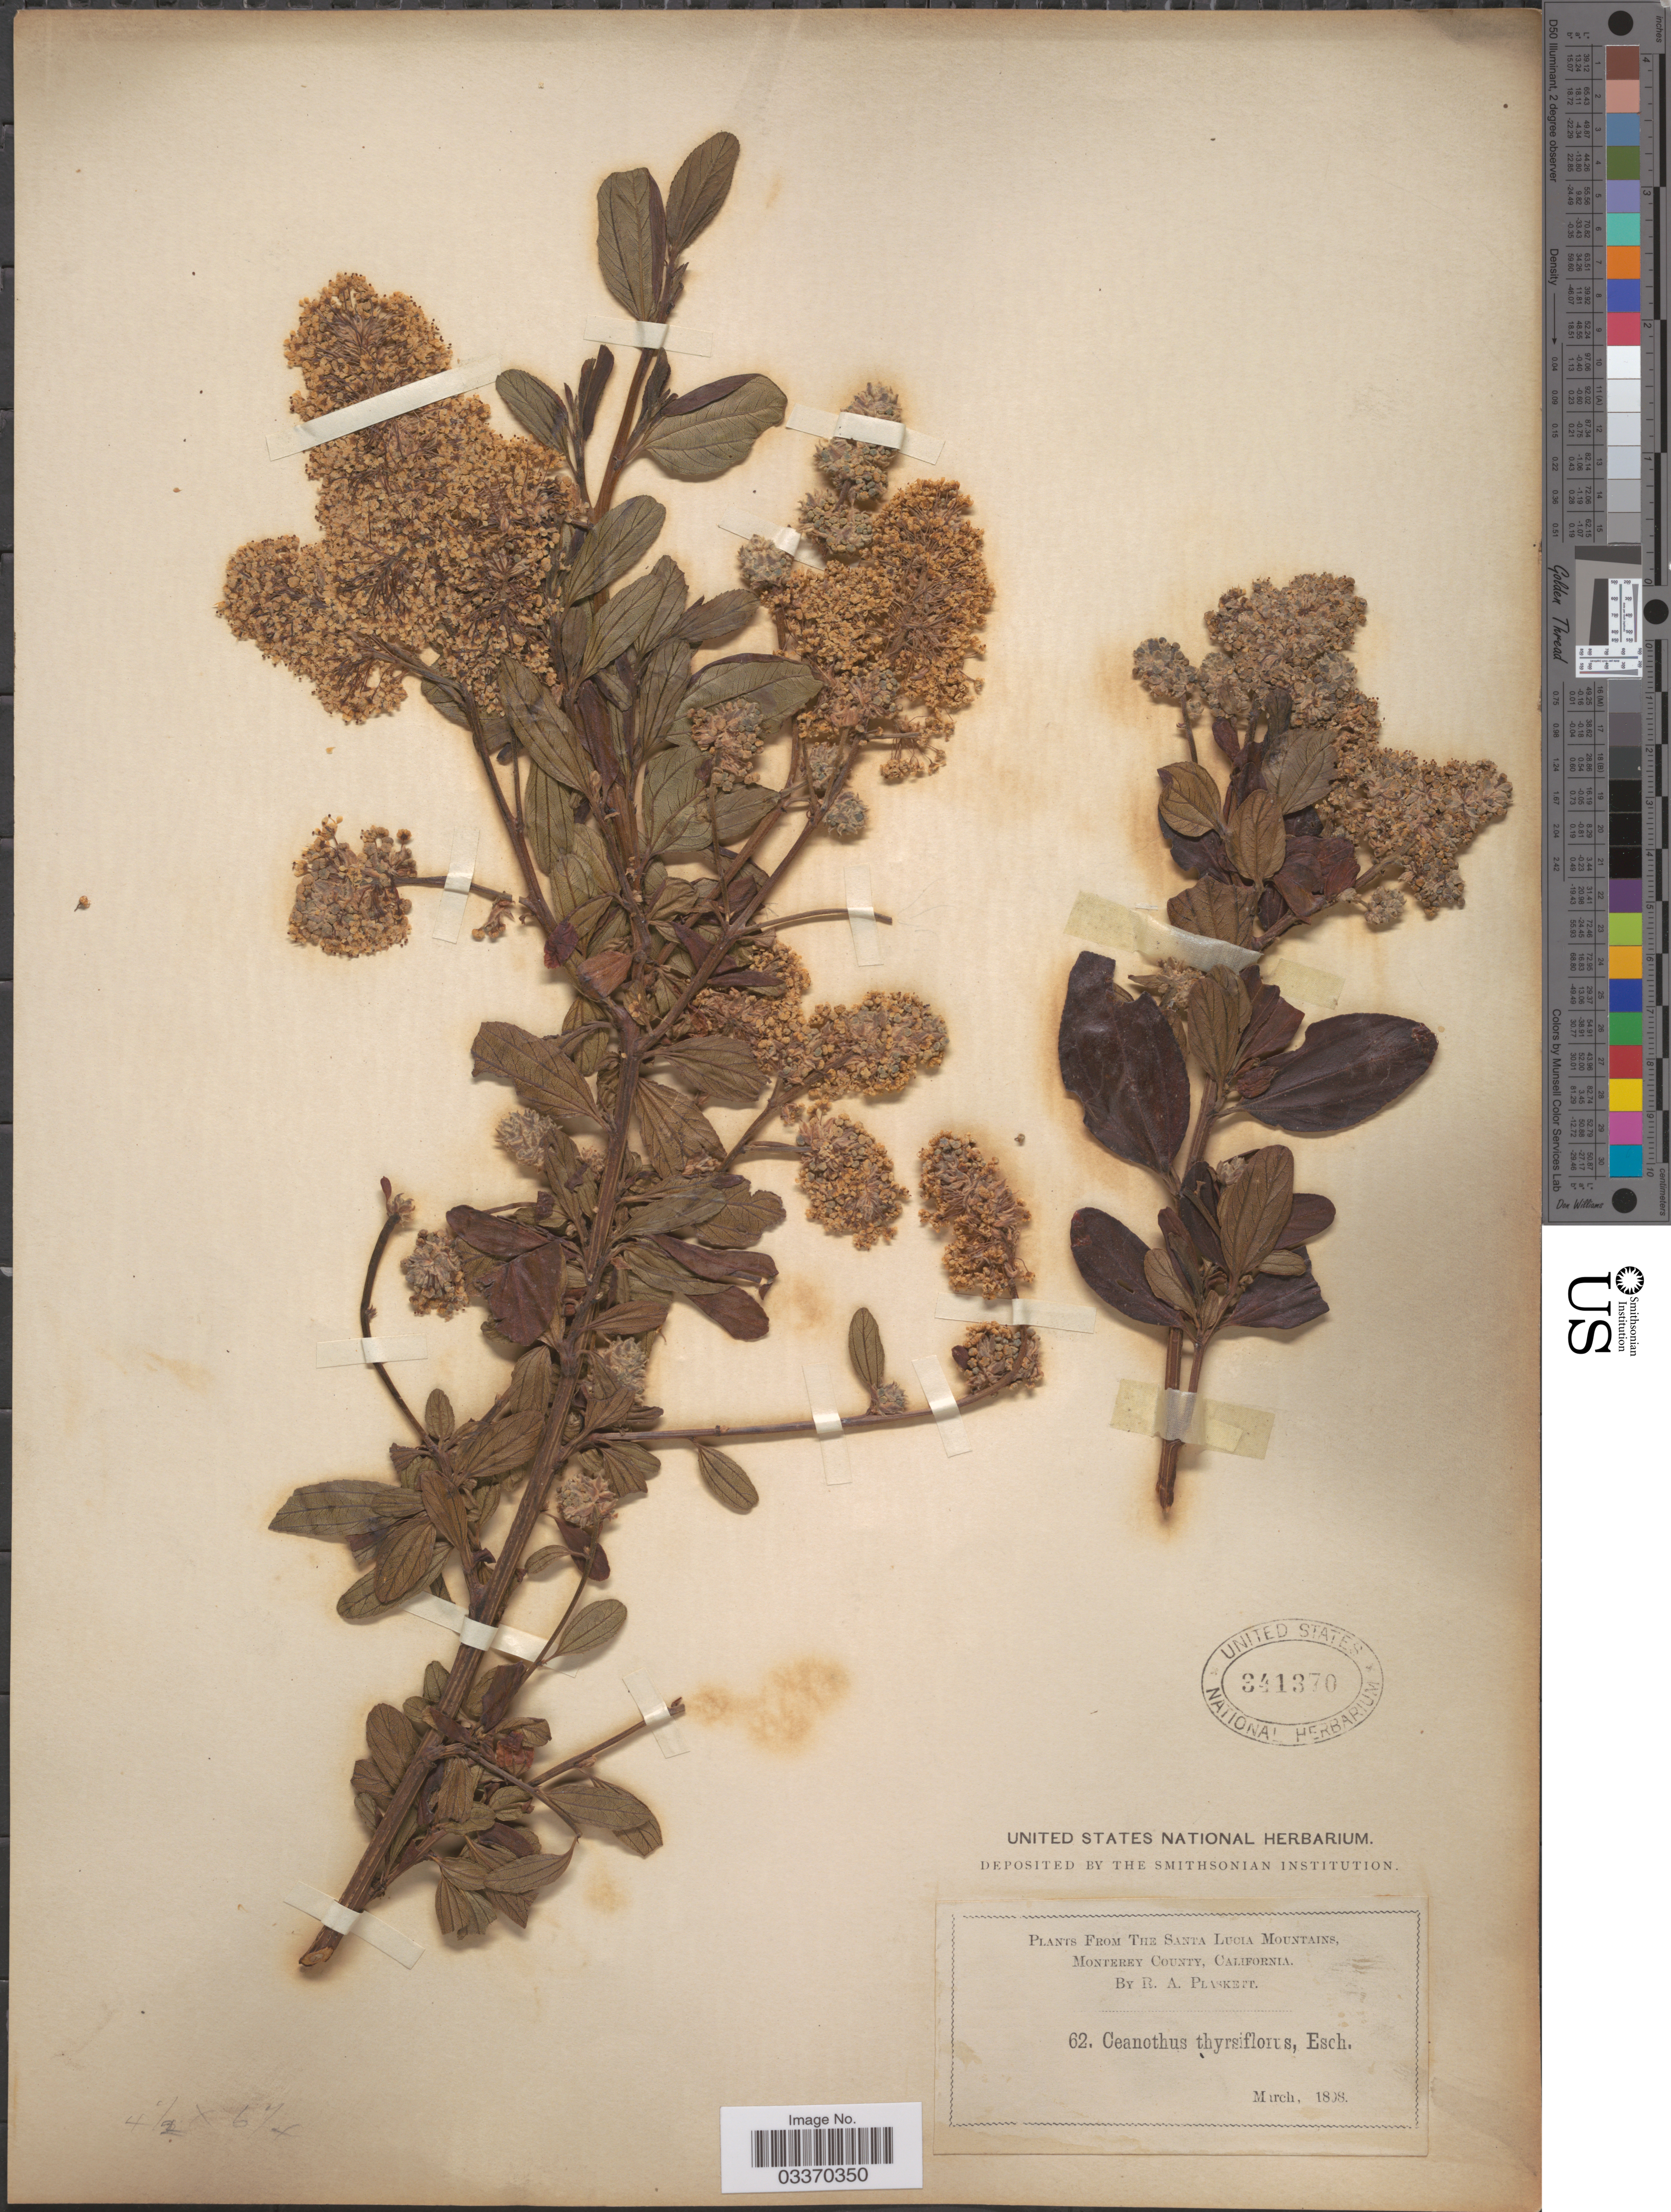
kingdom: Plantae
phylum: Tracheophyta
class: Magnoliopsida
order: Rosales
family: Rhamnaceae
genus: Ceanothus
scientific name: Ceanothus thyrsiflorus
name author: Eschsch.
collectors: R. Plaskett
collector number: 62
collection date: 1898-03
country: United States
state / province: California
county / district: Monterey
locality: The Santa Lucia Mountains, Monterey County.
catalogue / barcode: US 341370